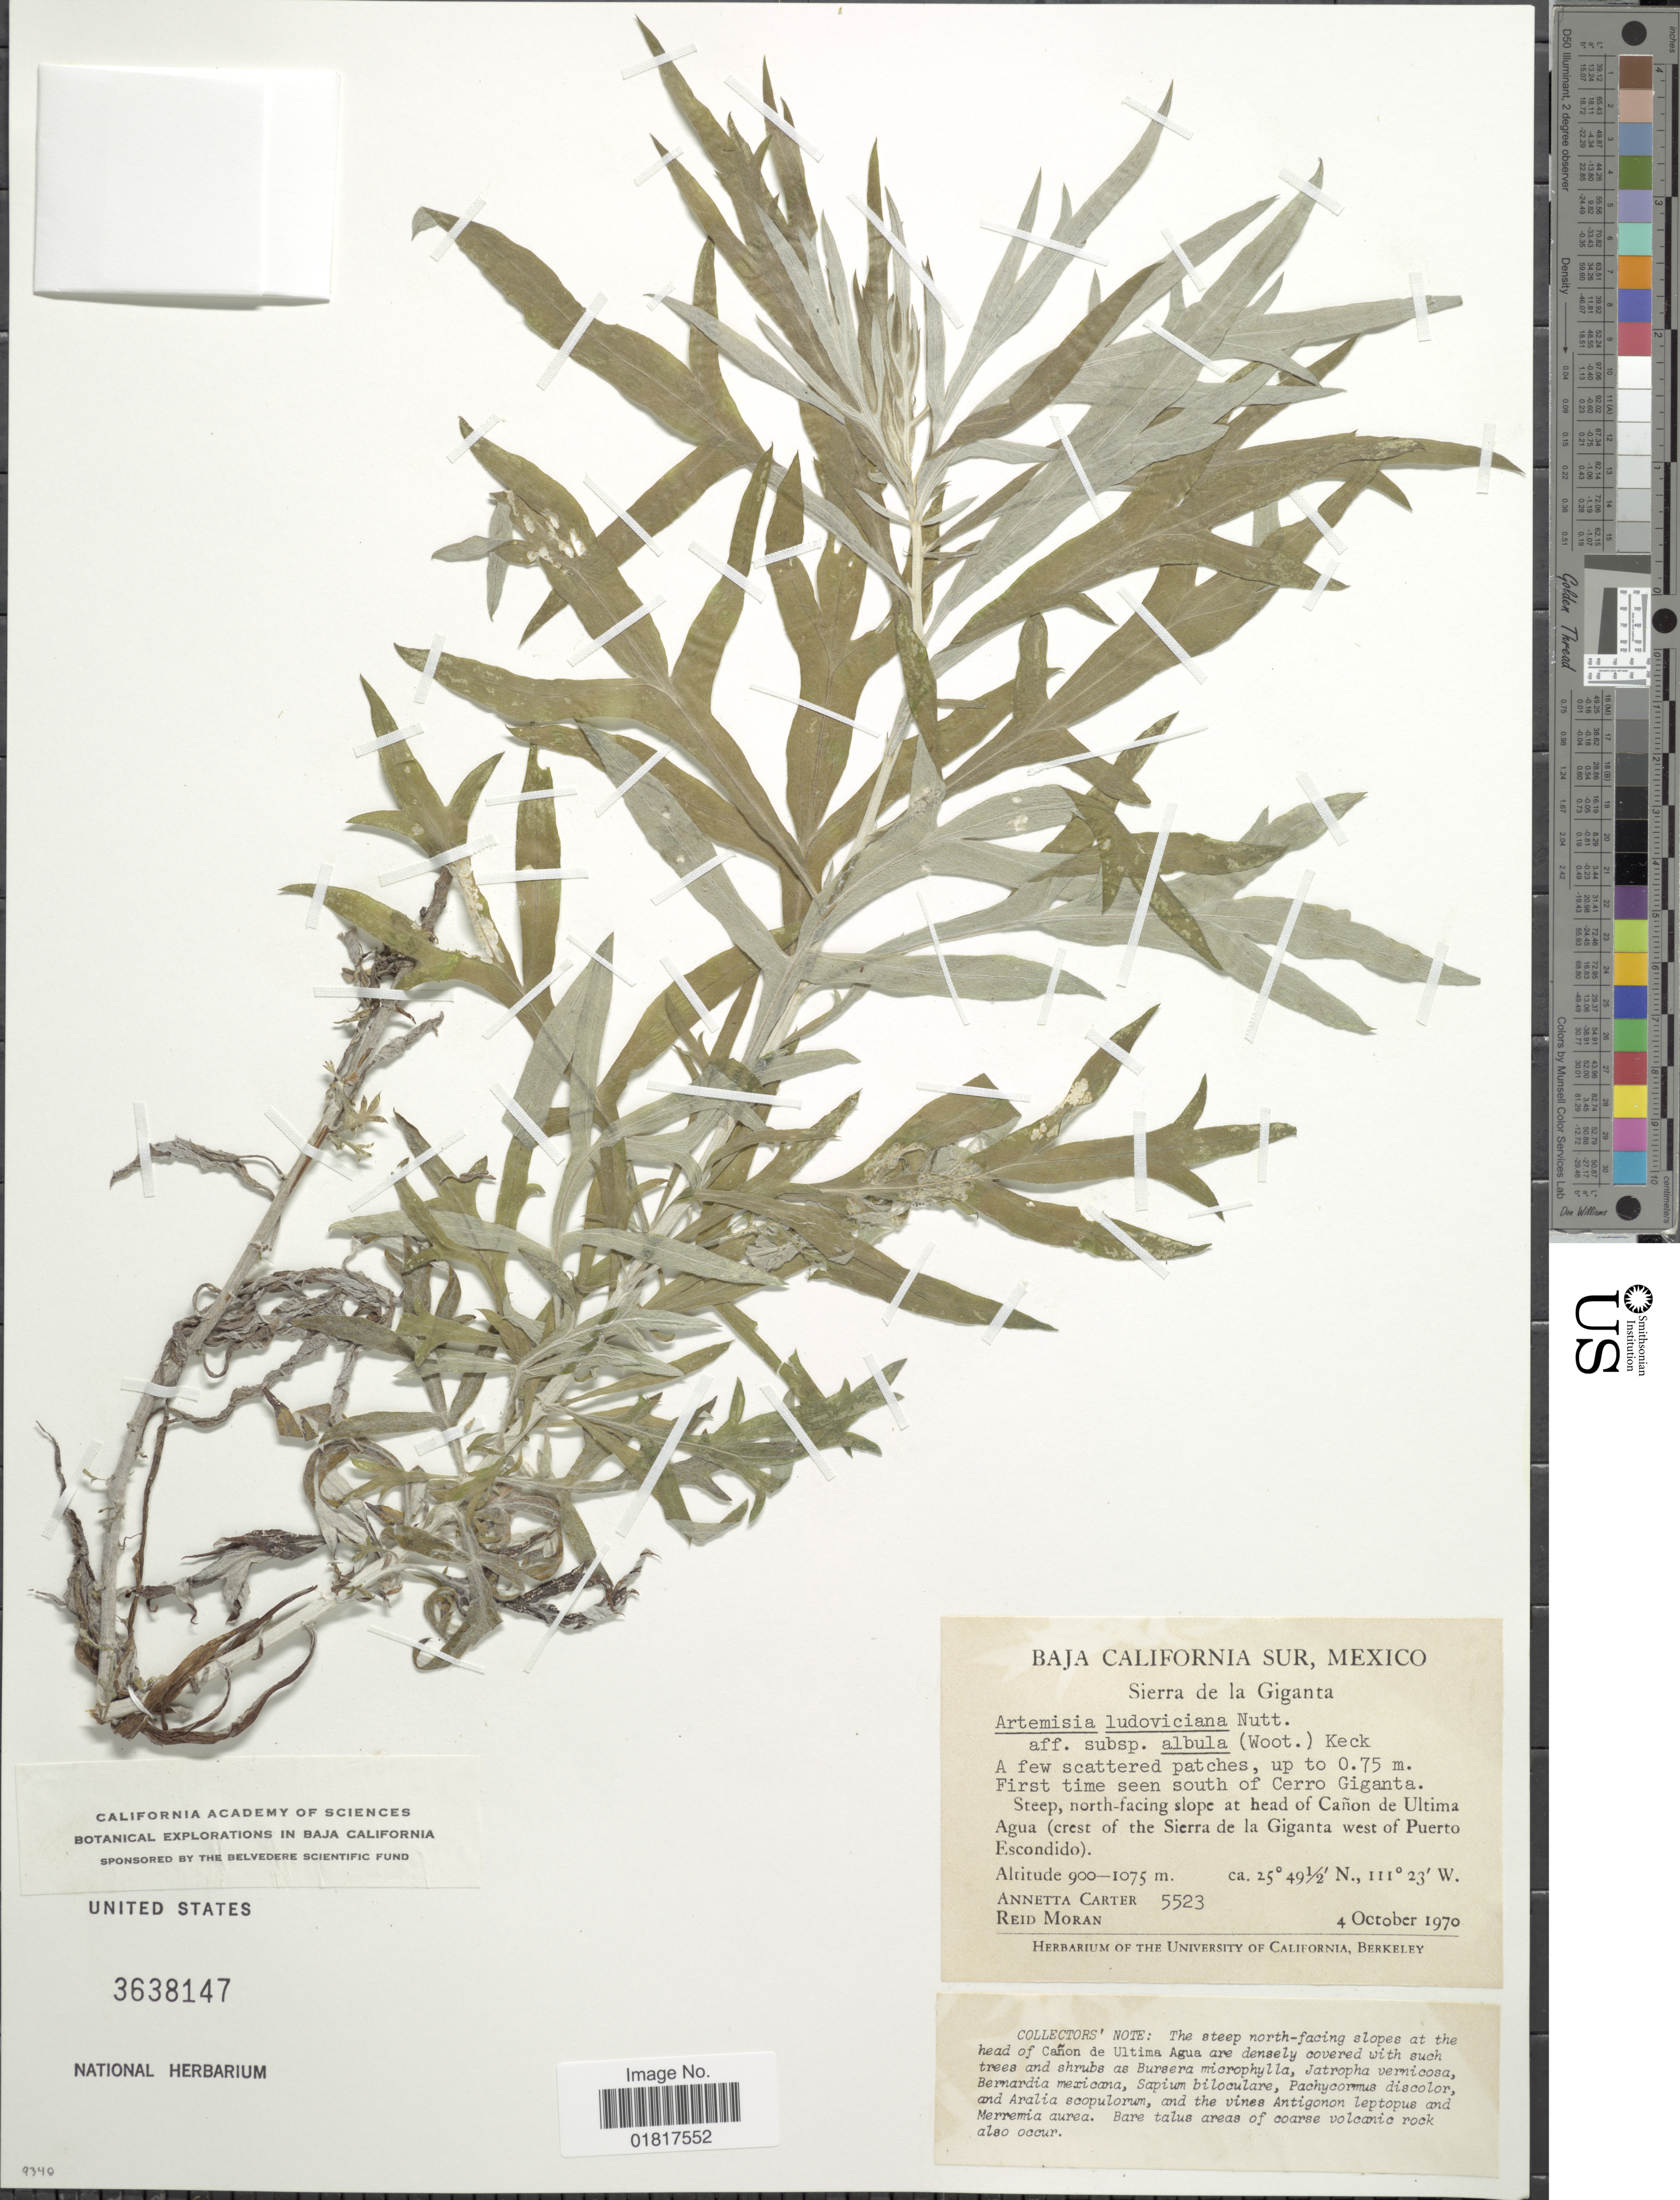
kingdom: Plantae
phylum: Tracheophyta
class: Magnoliopsida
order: Asterales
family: Asteraceae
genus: Artemisia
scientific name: Artemisia ludoviciana subsp. albula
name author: (Wooton) D.D. Keck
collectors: A. Carter & R. V. Moran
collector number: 5523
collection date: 1970-10-04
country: Mexico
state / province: Baja California Sur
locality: Sierra de la Giganta, First time seen south of Cerro Giganta. Steep, north-facing slope at head of Cañon de Ultima Agua (crest of the Sierra de la Giganta west of Puerto Escondido)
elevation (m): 900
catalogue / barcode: US 3638147